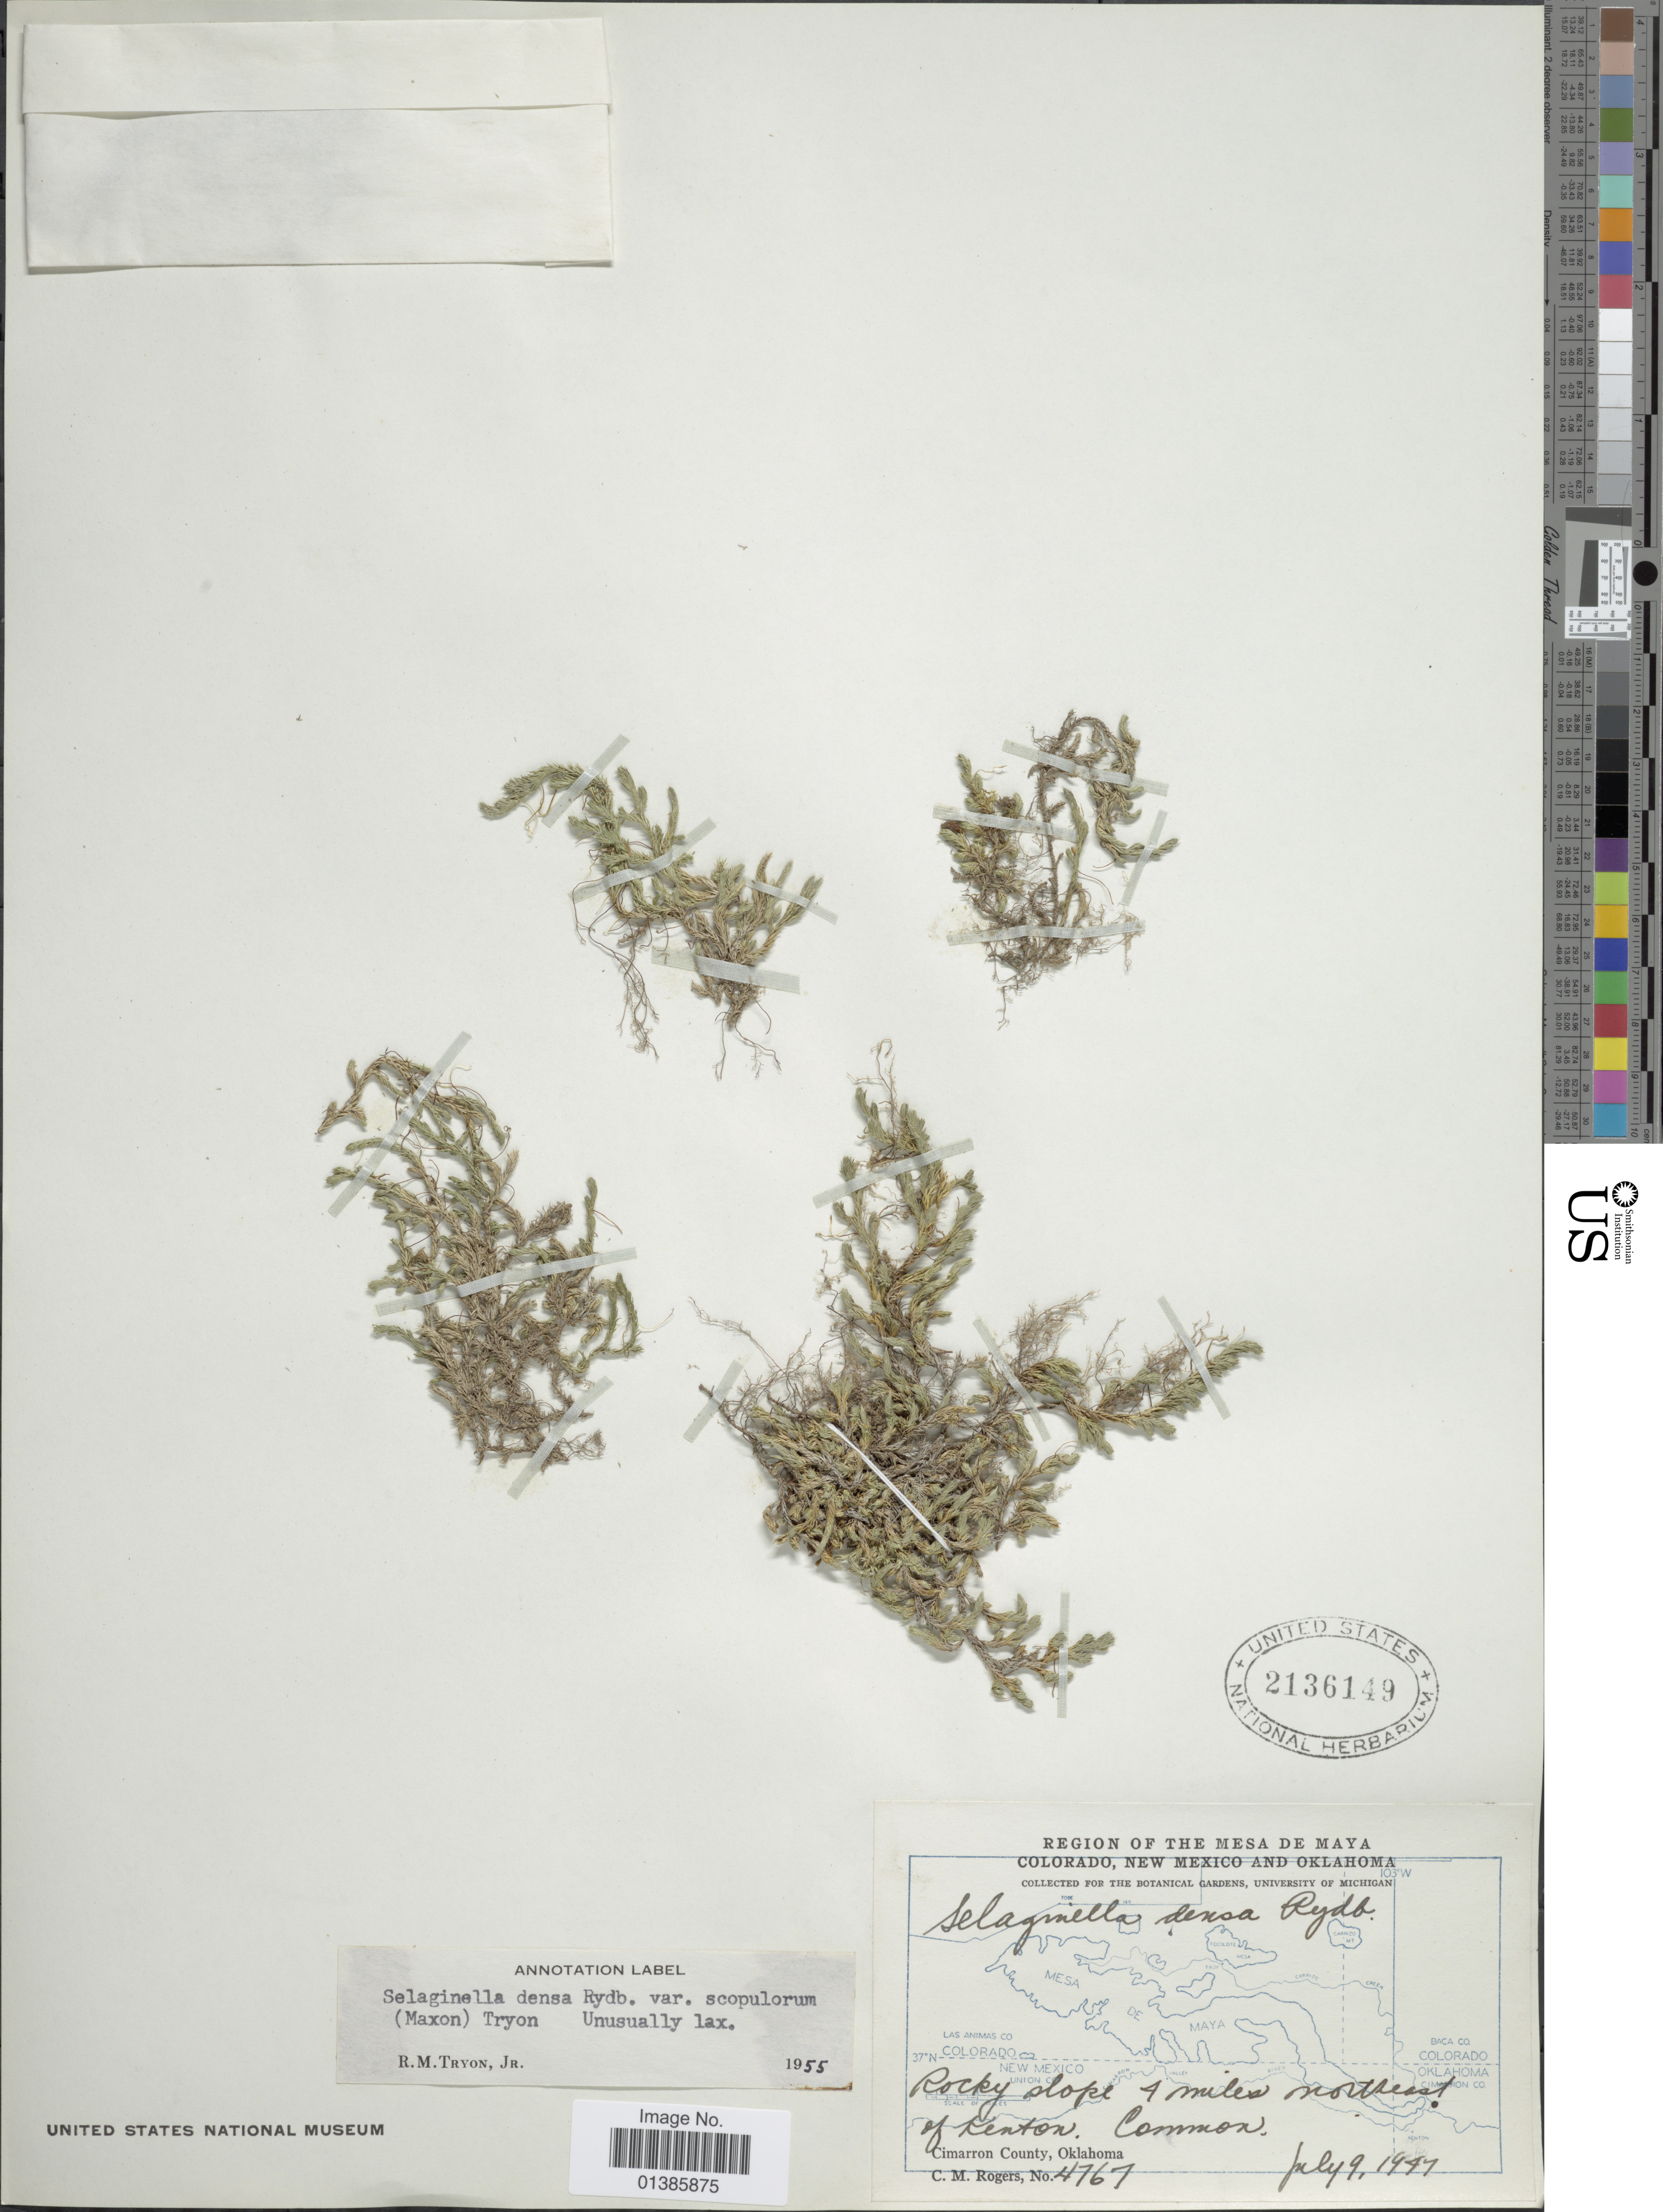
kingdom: Plantae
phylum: Tracheophyta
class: Lycopodiopsida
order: Selaginellales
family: Selaginellaceae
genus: Selaginella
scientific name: Selaginella densa var. scopulorum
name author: (Maxon) R.M. Tryon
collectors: C. M. Rogers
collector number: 4767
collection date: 1947-07-09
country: United States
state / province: Colorado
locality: Region of the Mesa de Maya, New Mexico and Oklahoma. Rocky slope 4 miles northeast of Kenton. Cimarron County.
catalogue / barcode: US 2136149